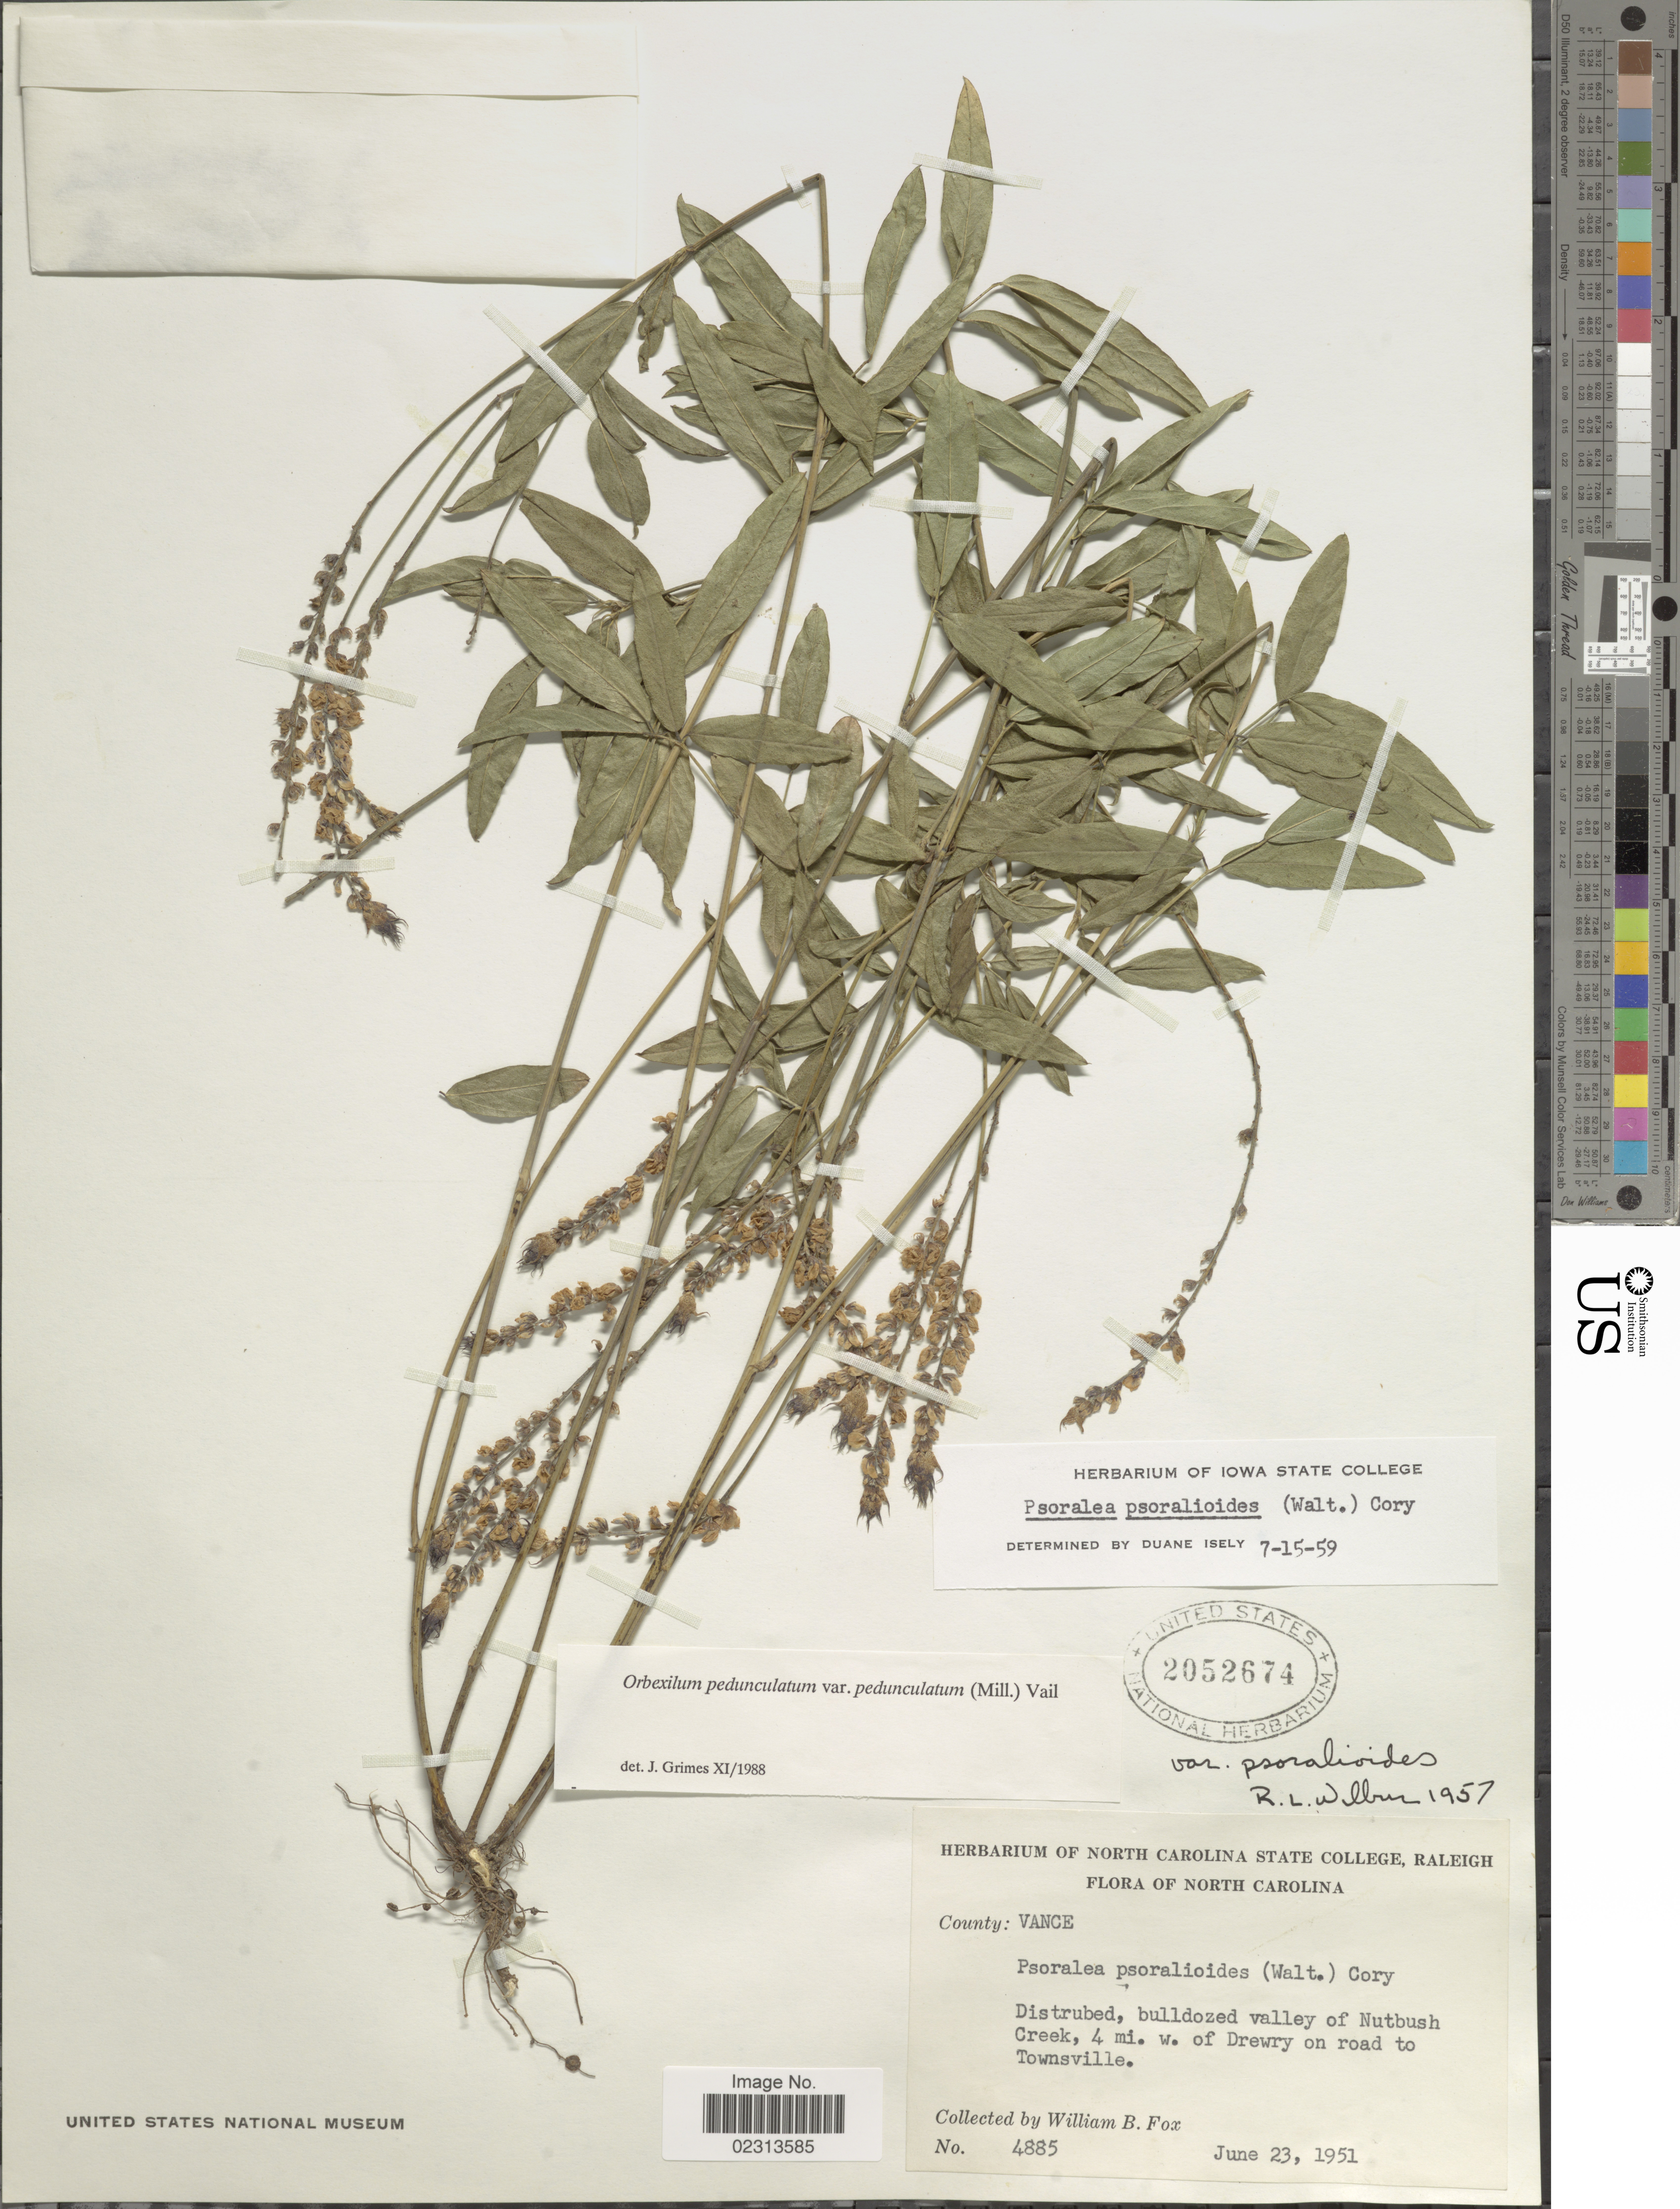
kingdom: Plantae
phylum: Tracheophyta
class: Magnoliopsida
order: Fabales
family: Fabaceae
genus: Orbexilum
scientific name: Orbexilum pedunculatum var. pedunculatum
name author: (Miller) Rydberg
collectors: W. B. Fox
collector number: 4885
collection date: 1951-06-23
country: United States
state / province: North Carolina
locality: County: Vance, bulldozed valley of Nutbush Creek, 4 mi. of Drewry on road to Townsville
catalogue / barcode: US 2052674